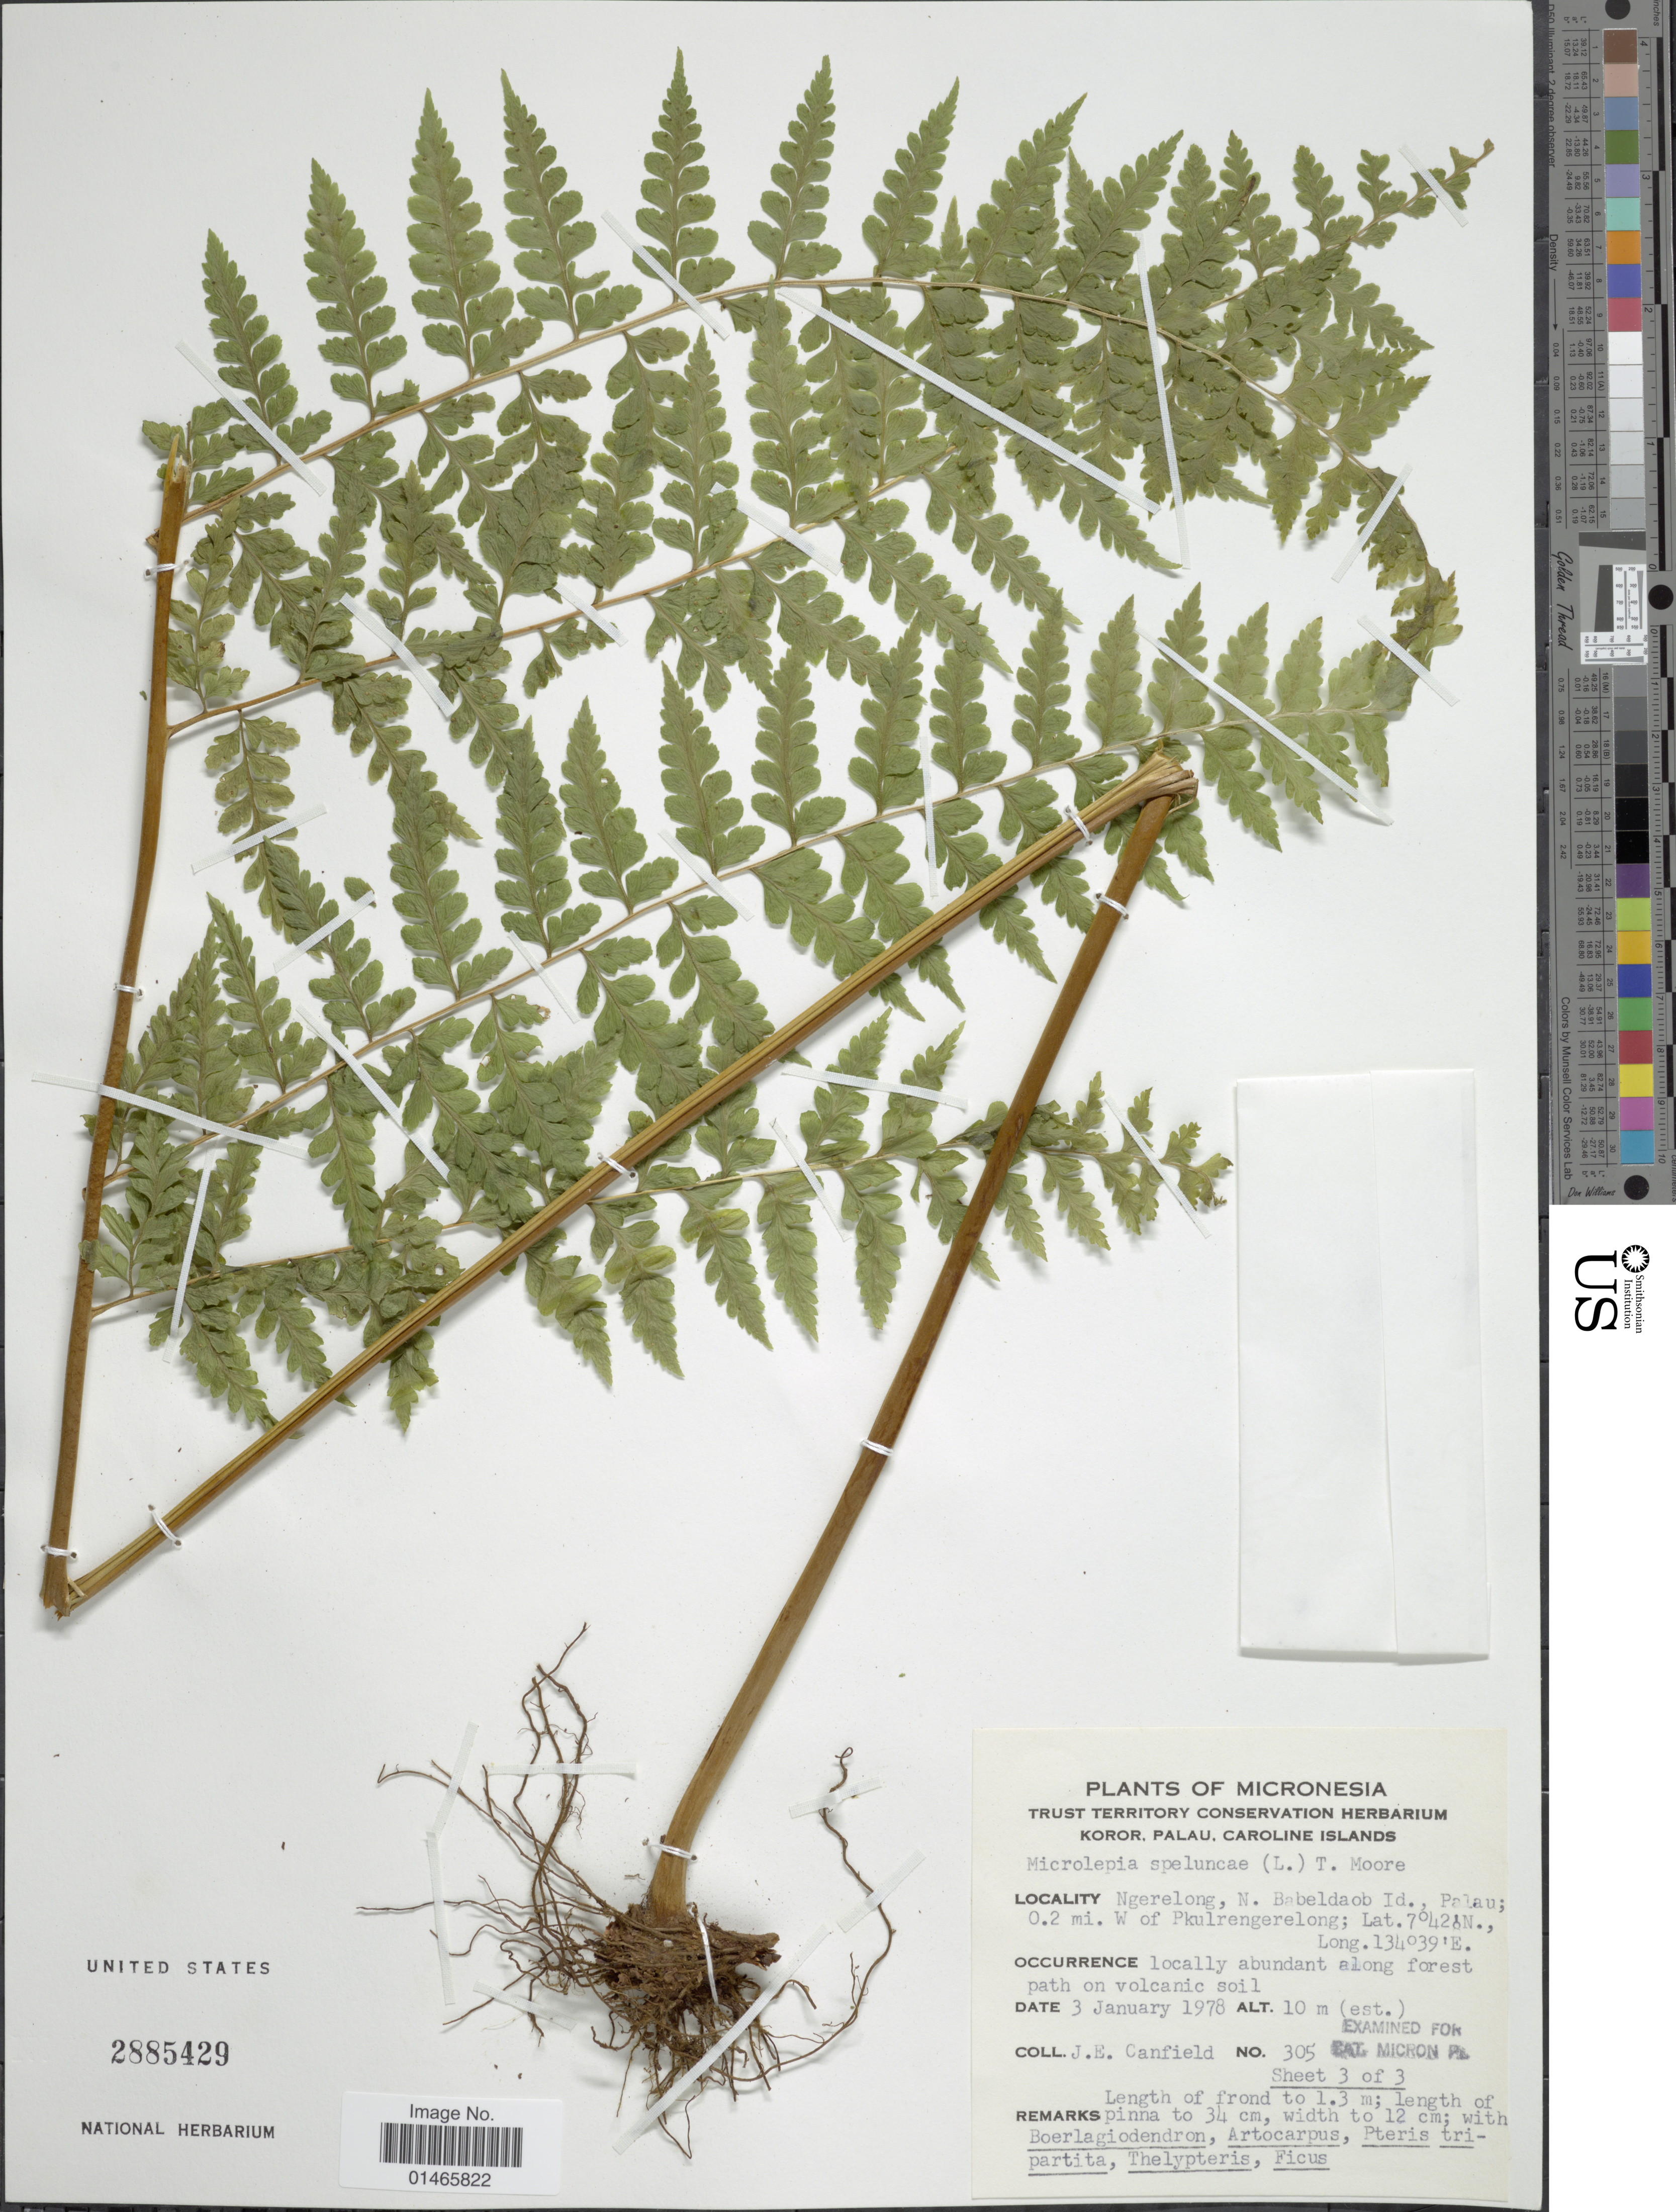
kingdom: Plantae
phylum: Tracheophyta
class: Polypodiopsida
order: Polypodiales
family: Dennstaedtiaceae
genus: Microlepia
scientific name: Microlepia speluncae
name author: (L.) T. Moore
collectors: J. E. Canfield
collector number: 305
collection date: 1978-01-03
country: Palau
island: Babeldaob [Babelthuap]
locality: Ngerelong, N. Babeldaob Id,. Palau: 0.2 mi. W of Pkulrengerelong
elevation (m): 10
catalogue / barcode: US 2885429